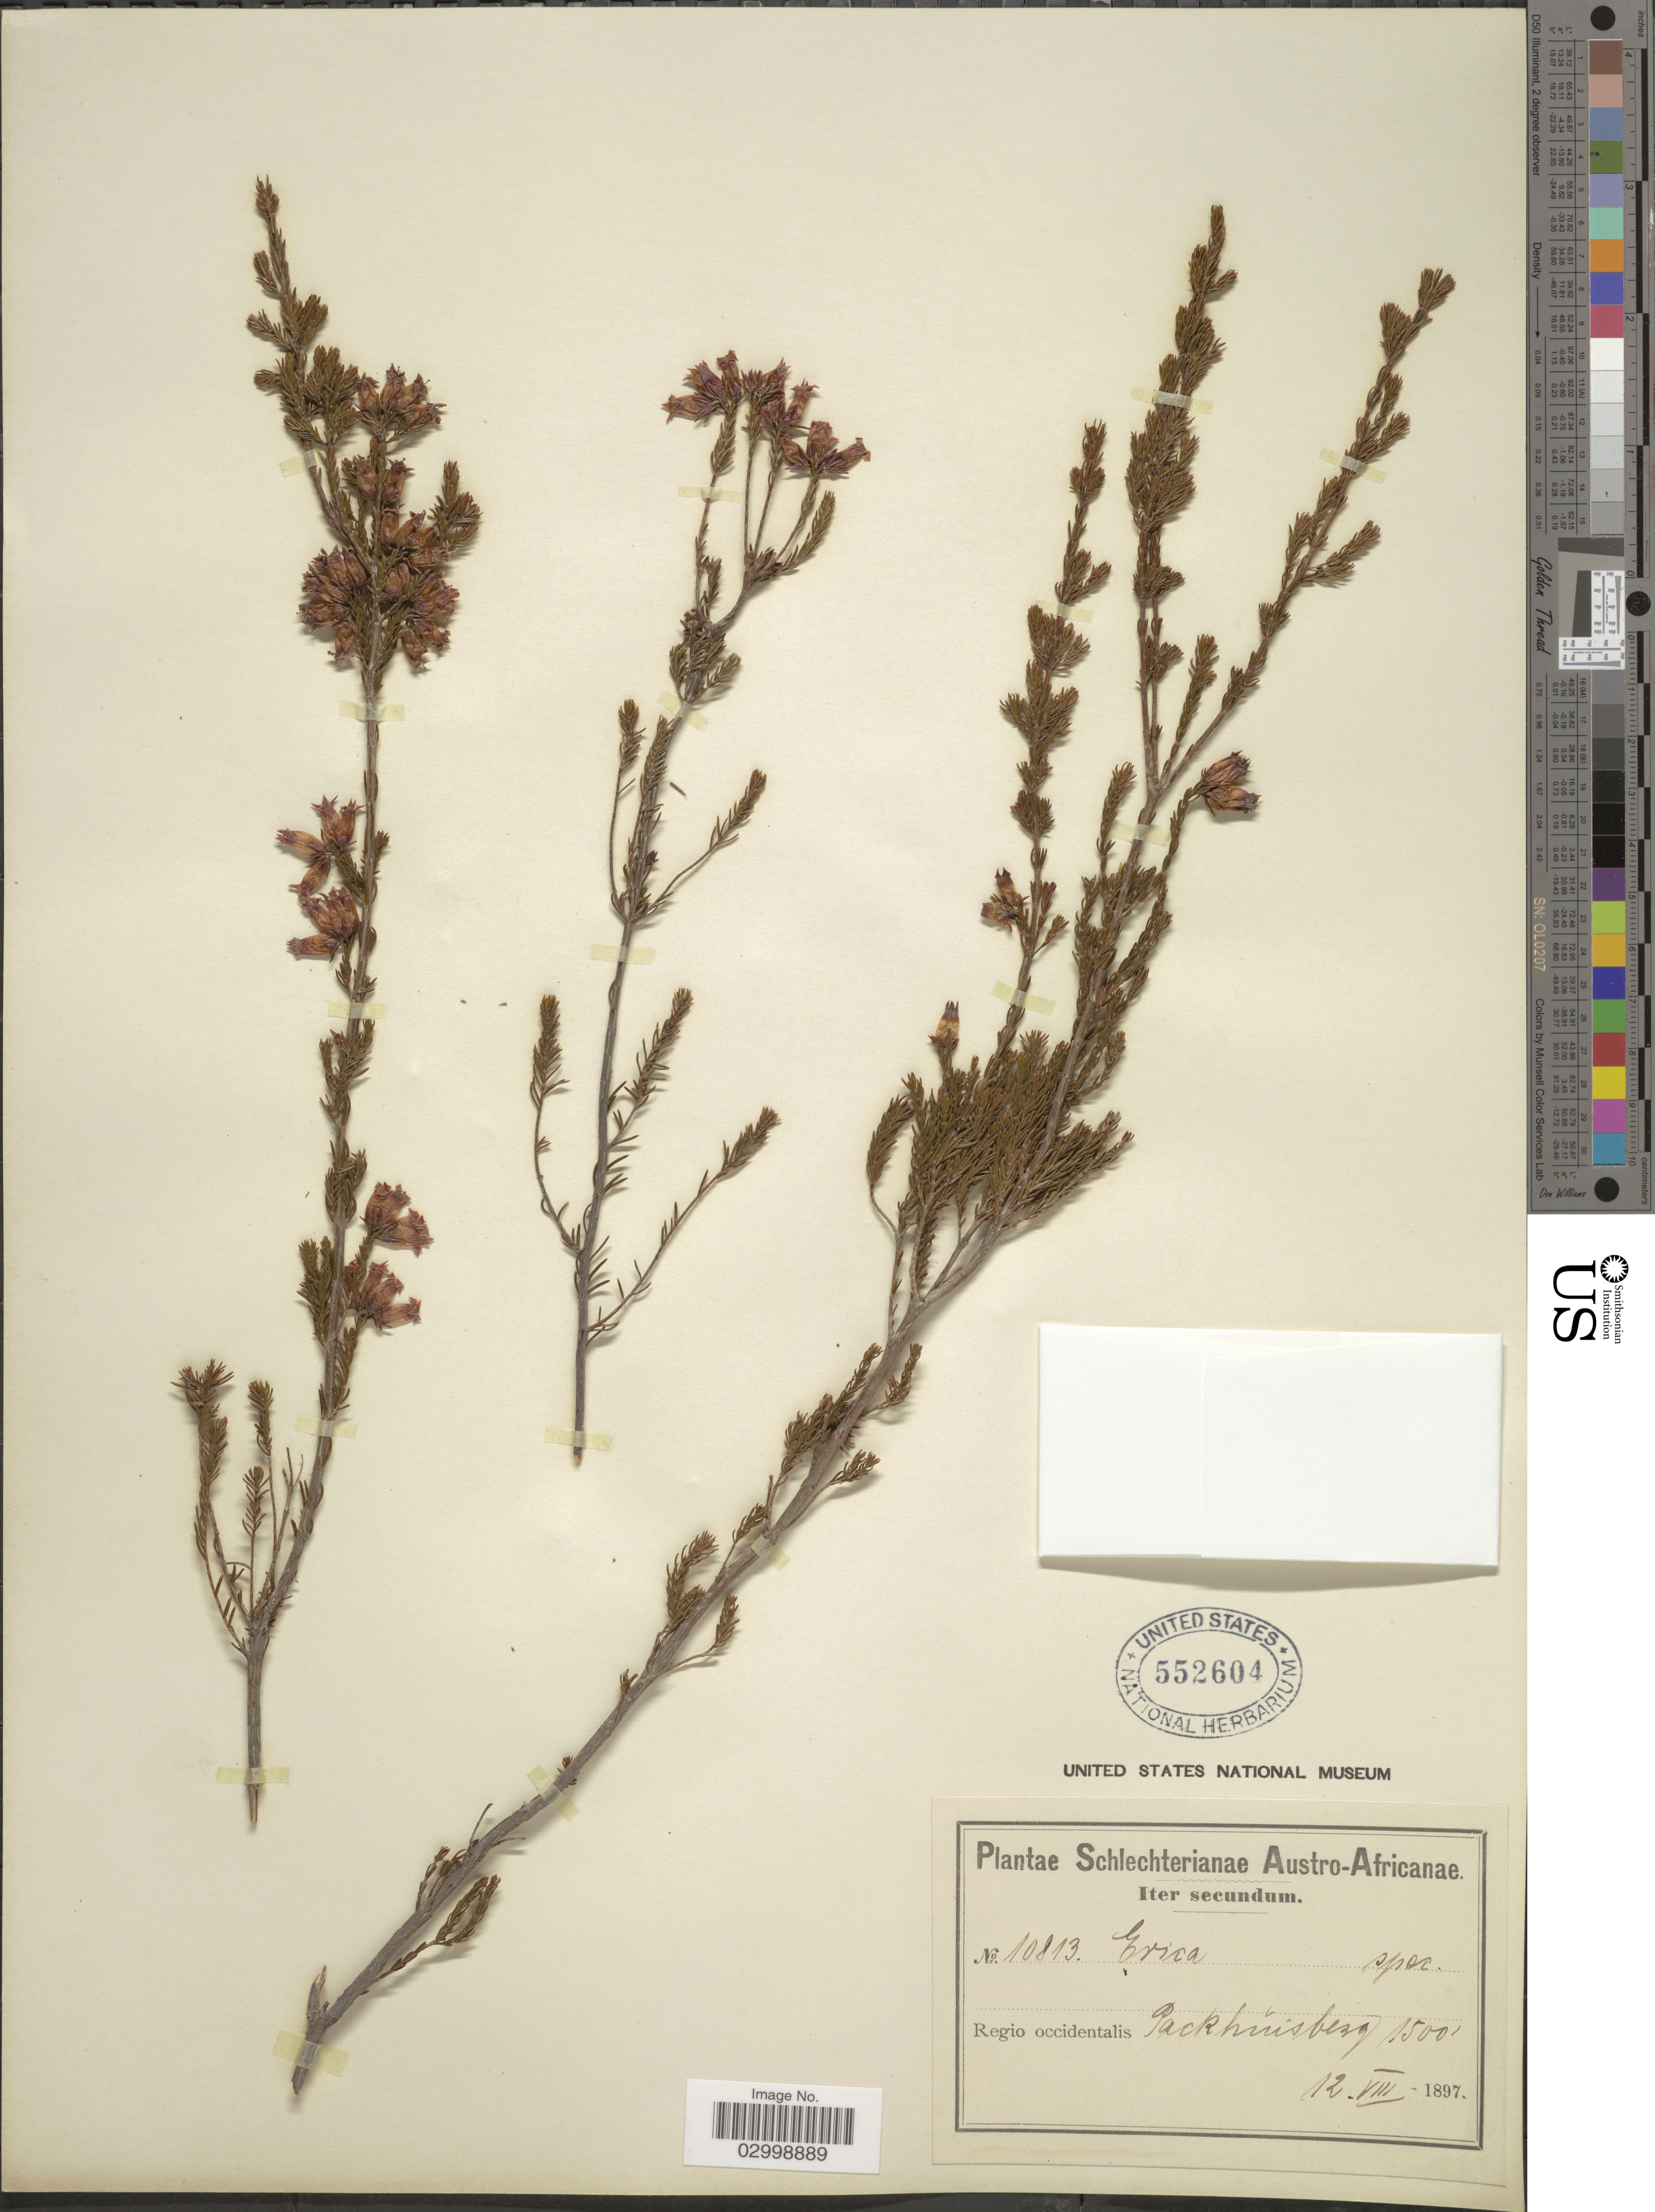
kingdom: Plantae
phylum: Tracheophyta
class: Magnoliopsida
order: Ericales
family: Ericaceae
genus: Erica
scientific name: Erica sp.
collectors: Schlechter, --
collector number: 10813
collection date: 1897-08-12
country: South Africa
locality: Austro-Africanae, Regio occidentalis, Packhúisberg.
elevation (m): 457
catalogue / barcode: US 552604